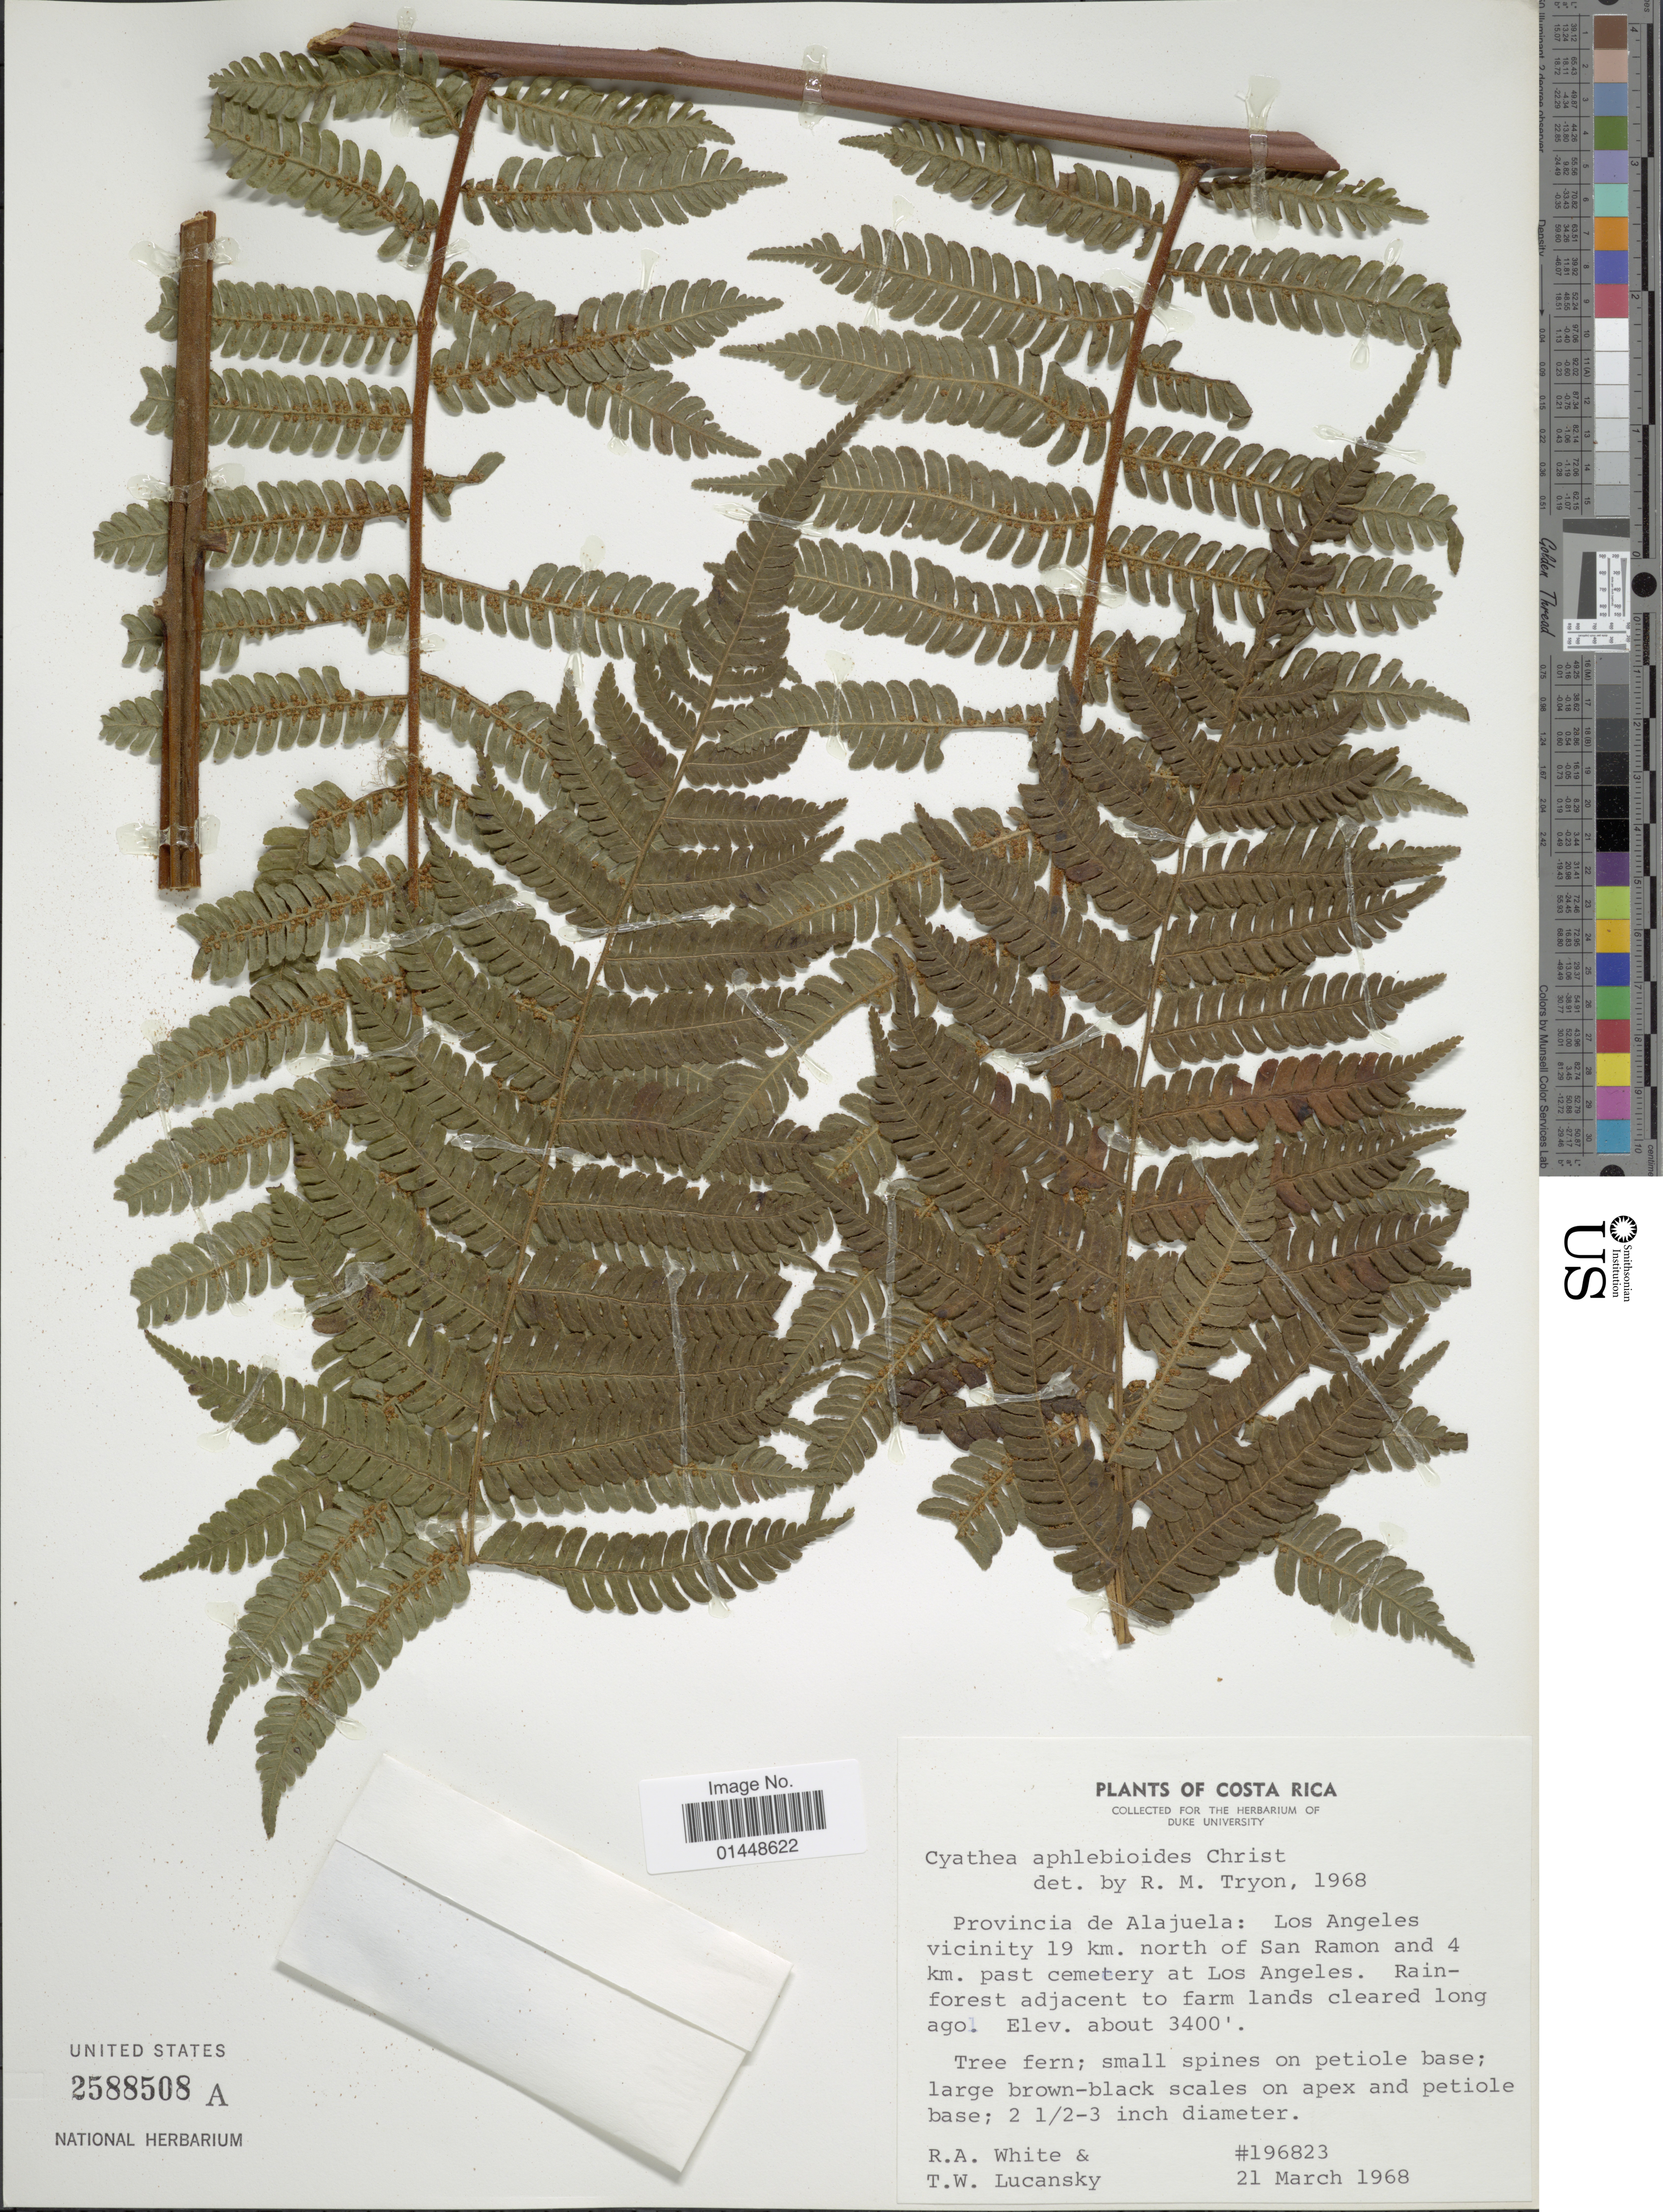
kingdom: Plantae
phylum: Tracheophyta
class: Polypodiopsida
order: Cyatheales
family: Cyatheaceae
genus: Cyathea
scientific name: Cyathea delgadii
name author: Pohl ex Sternb.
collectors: R. A. White & T. Lucansky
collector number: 196823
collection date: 1968-03-21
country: Costa Rica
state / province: Alajuela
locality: Provincia de Alajuela: Los Angeles vicinity 19 km. north of San Ramon and 4 km. past cemetery at Los Angeles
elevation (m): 1036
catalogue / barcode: US 2588508A